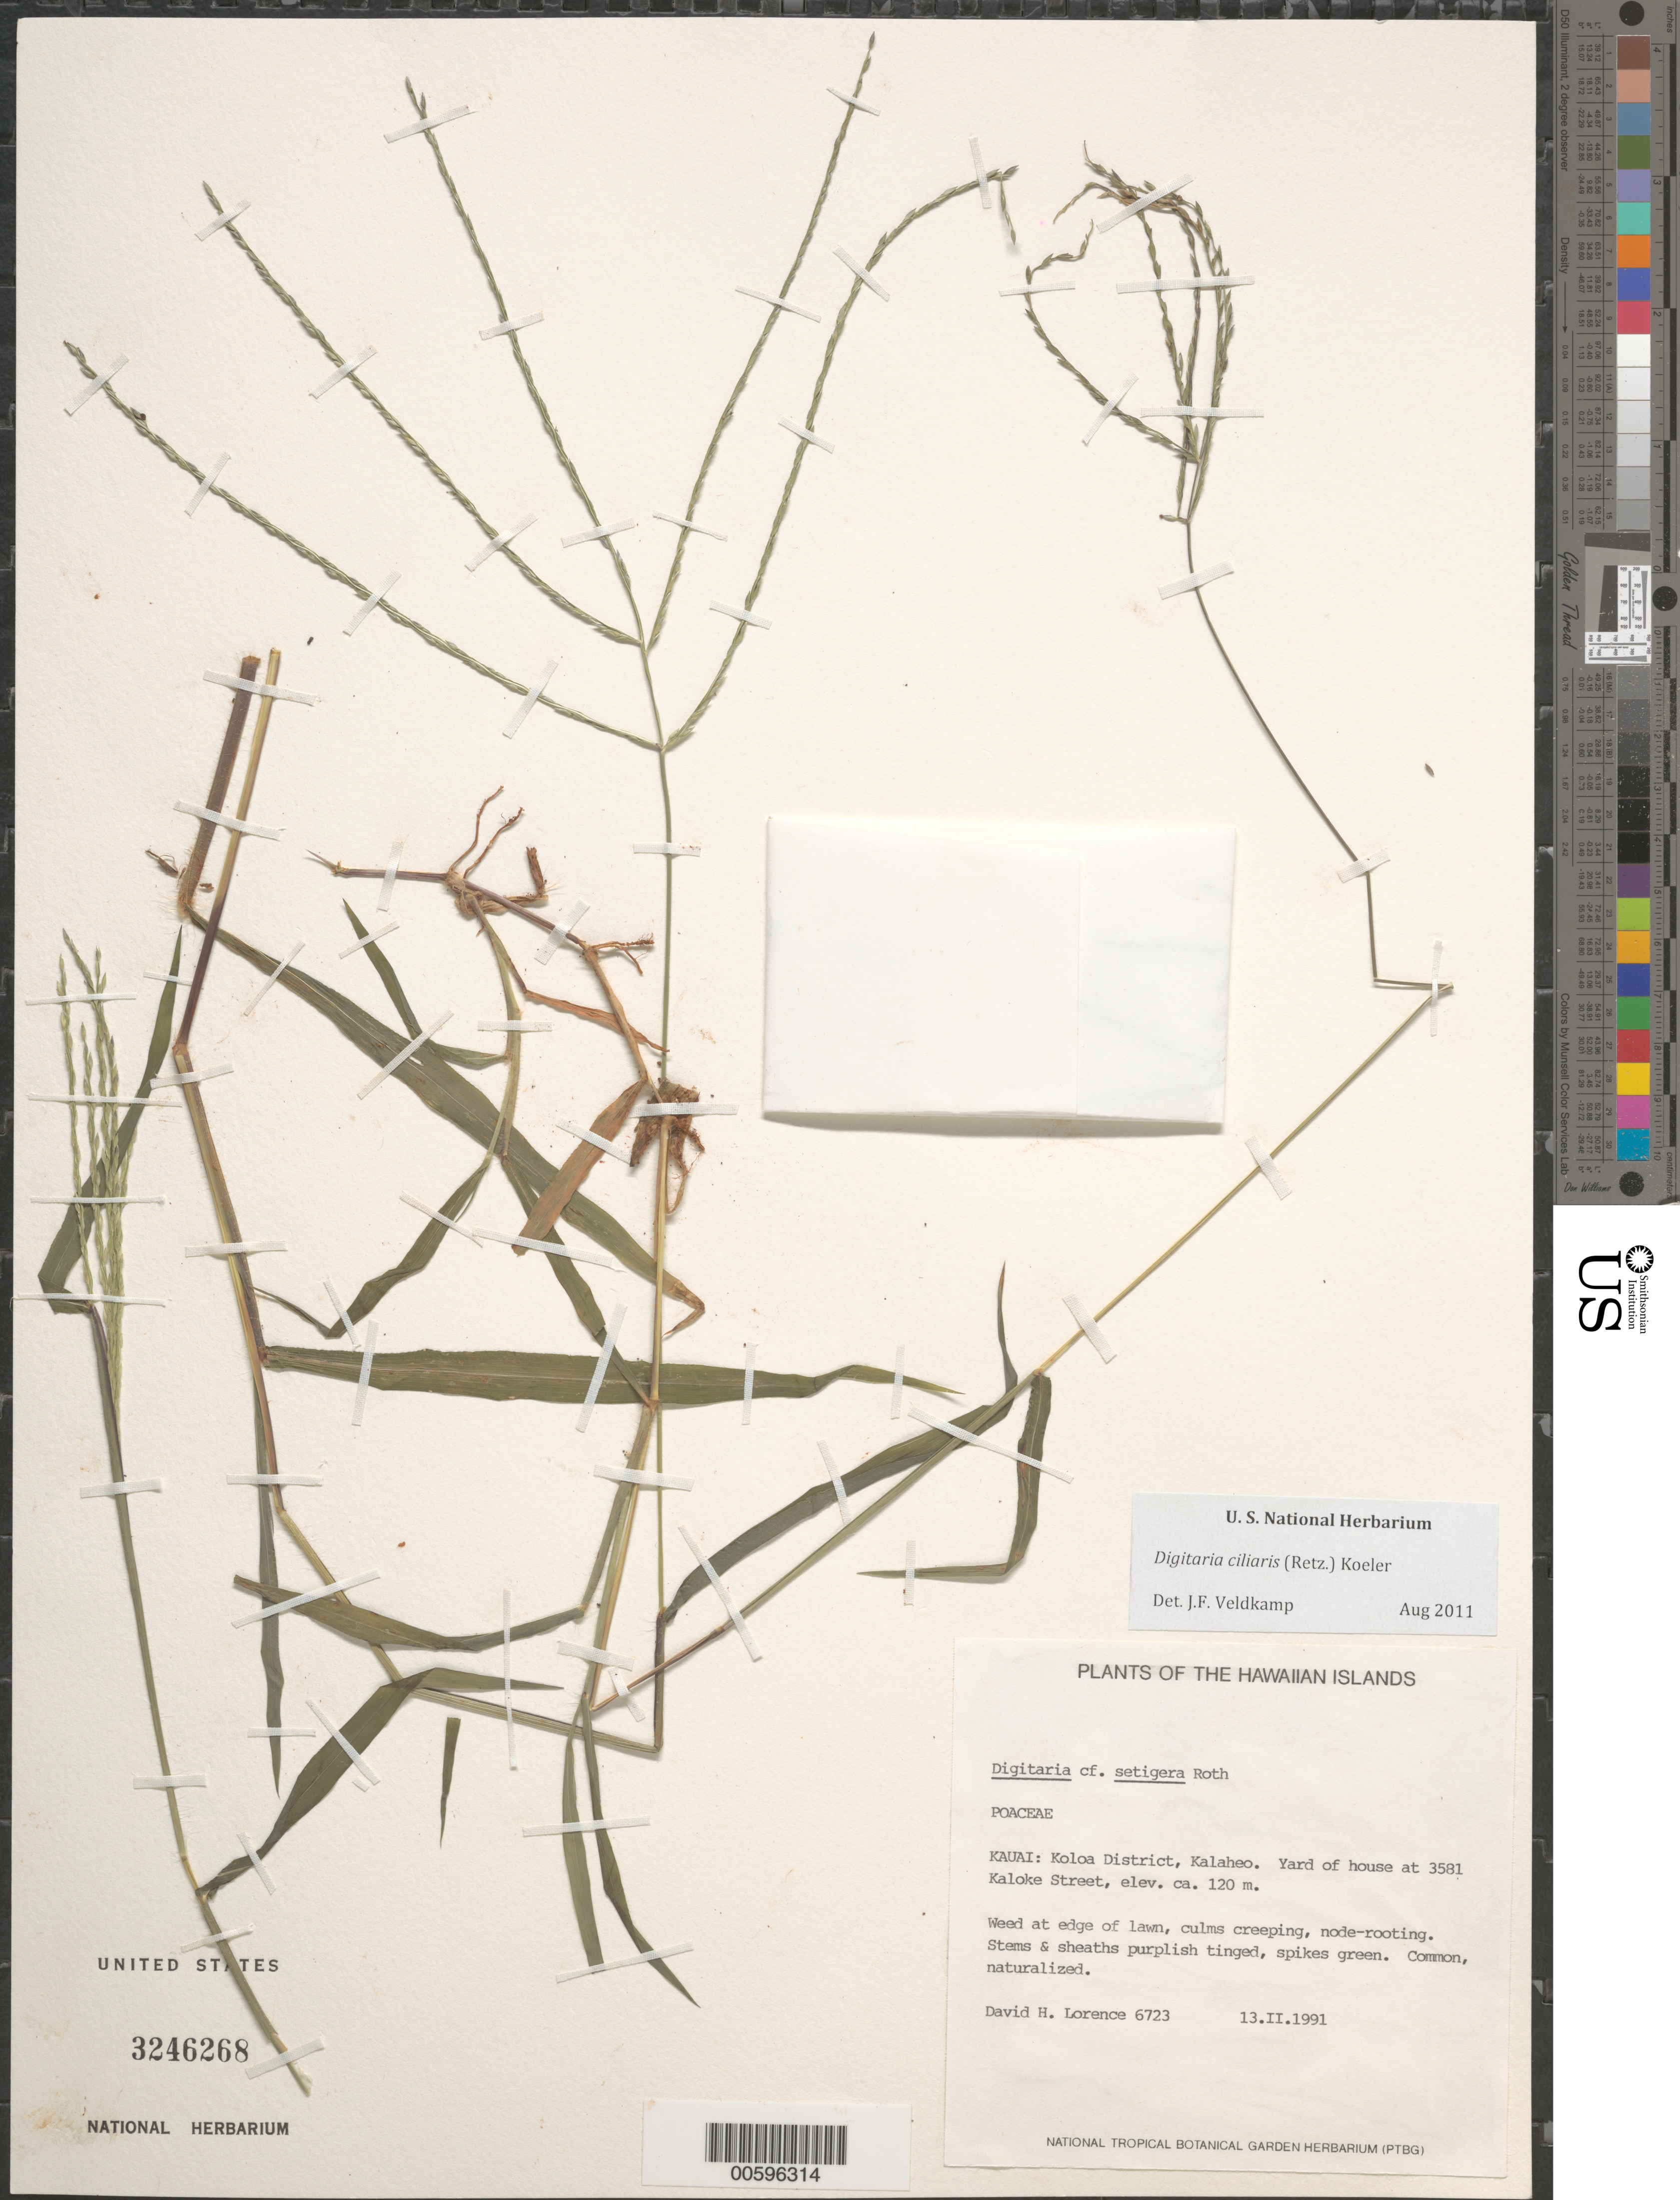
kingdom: Plantae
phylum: Tracheophyta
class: Liliopsida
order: Poales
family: Poaceae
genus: Digitaria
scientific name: Digitaria ciliaris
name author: (Retz.) Koeler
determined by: Veldkamp, J. F.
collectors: D. Lorence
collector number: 6723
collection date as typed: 13 Feb 1991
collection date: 1991-02-13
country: United States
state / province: Hawaii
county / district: Kauai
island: Kaua'i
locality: Kalaheo, yard of house at 3581 Kaloke St.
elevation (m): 120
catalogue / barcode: US 3246268